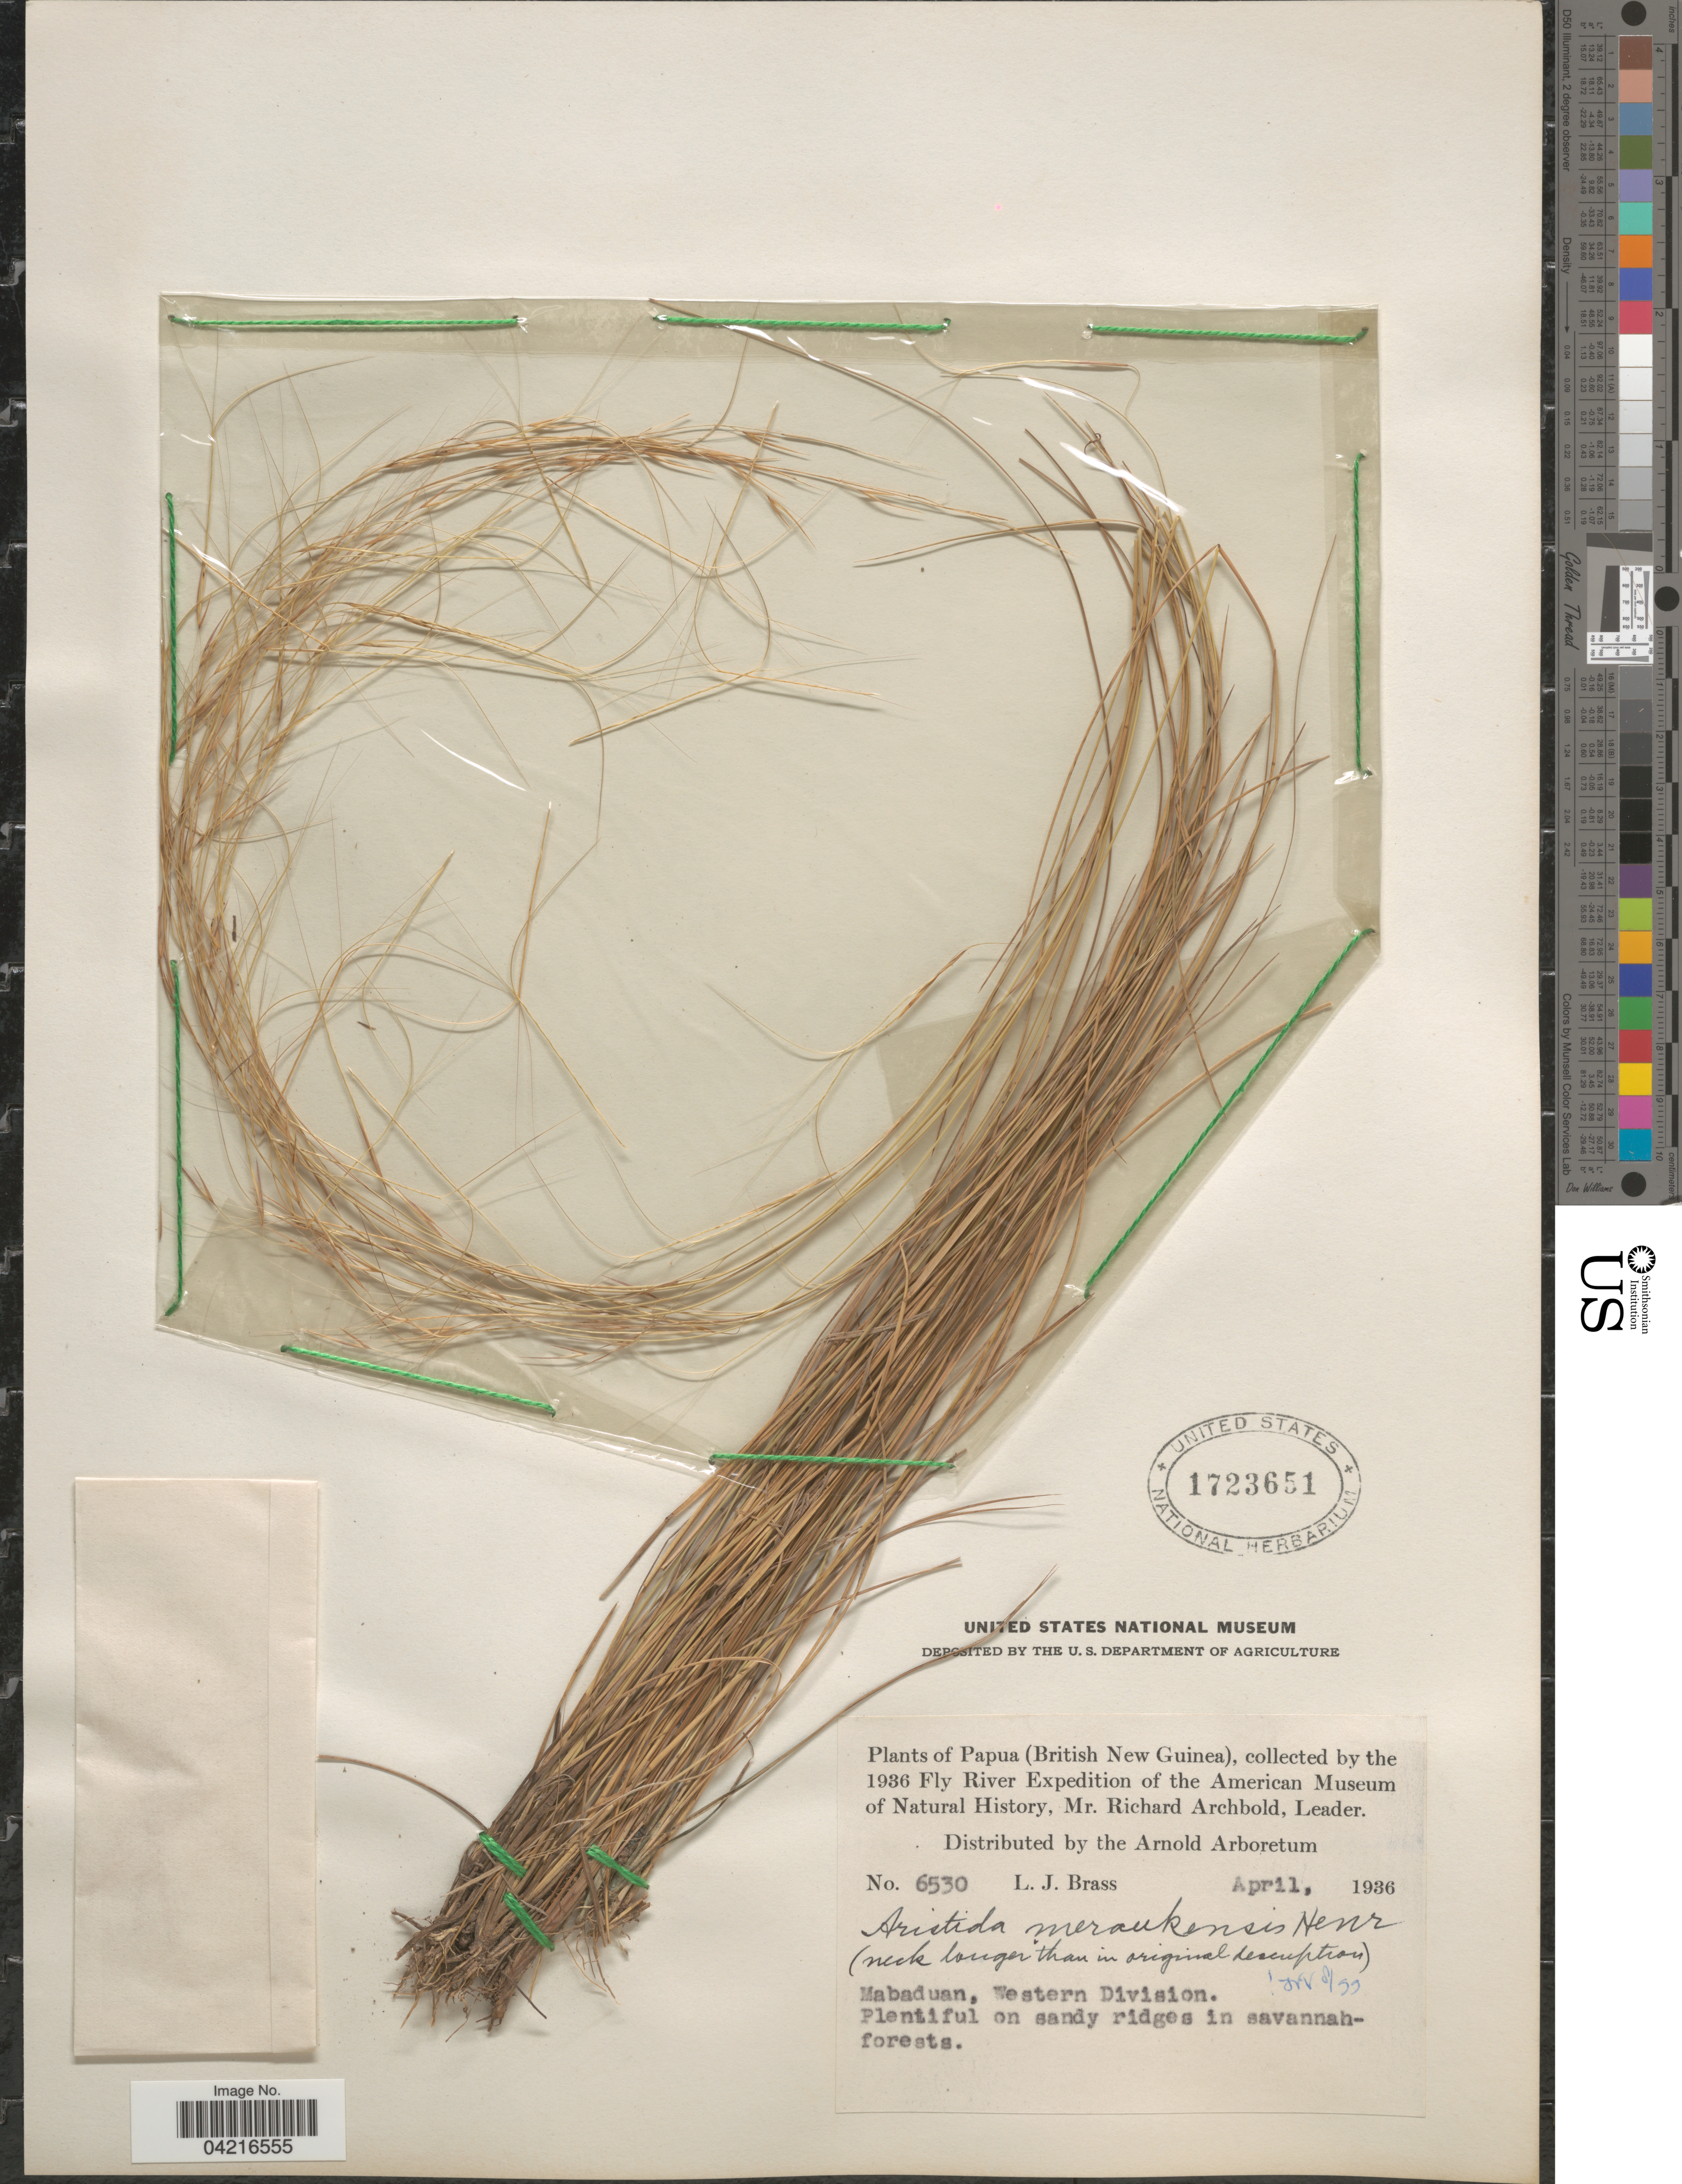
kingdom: Plantae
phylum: Tracheophyta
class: Liliopsida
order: Poales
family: Poaceae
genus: Aristida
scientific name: Aristida meraukensis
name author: Henr.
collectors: L. J. Brass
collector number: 6530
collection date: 1936-04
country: Papua New Guinea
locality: (British New Guinea) The 1936 Fly River Expedition of the American Museum of Natural History. Mabaduan, Western Division.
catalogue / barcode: US 1723651